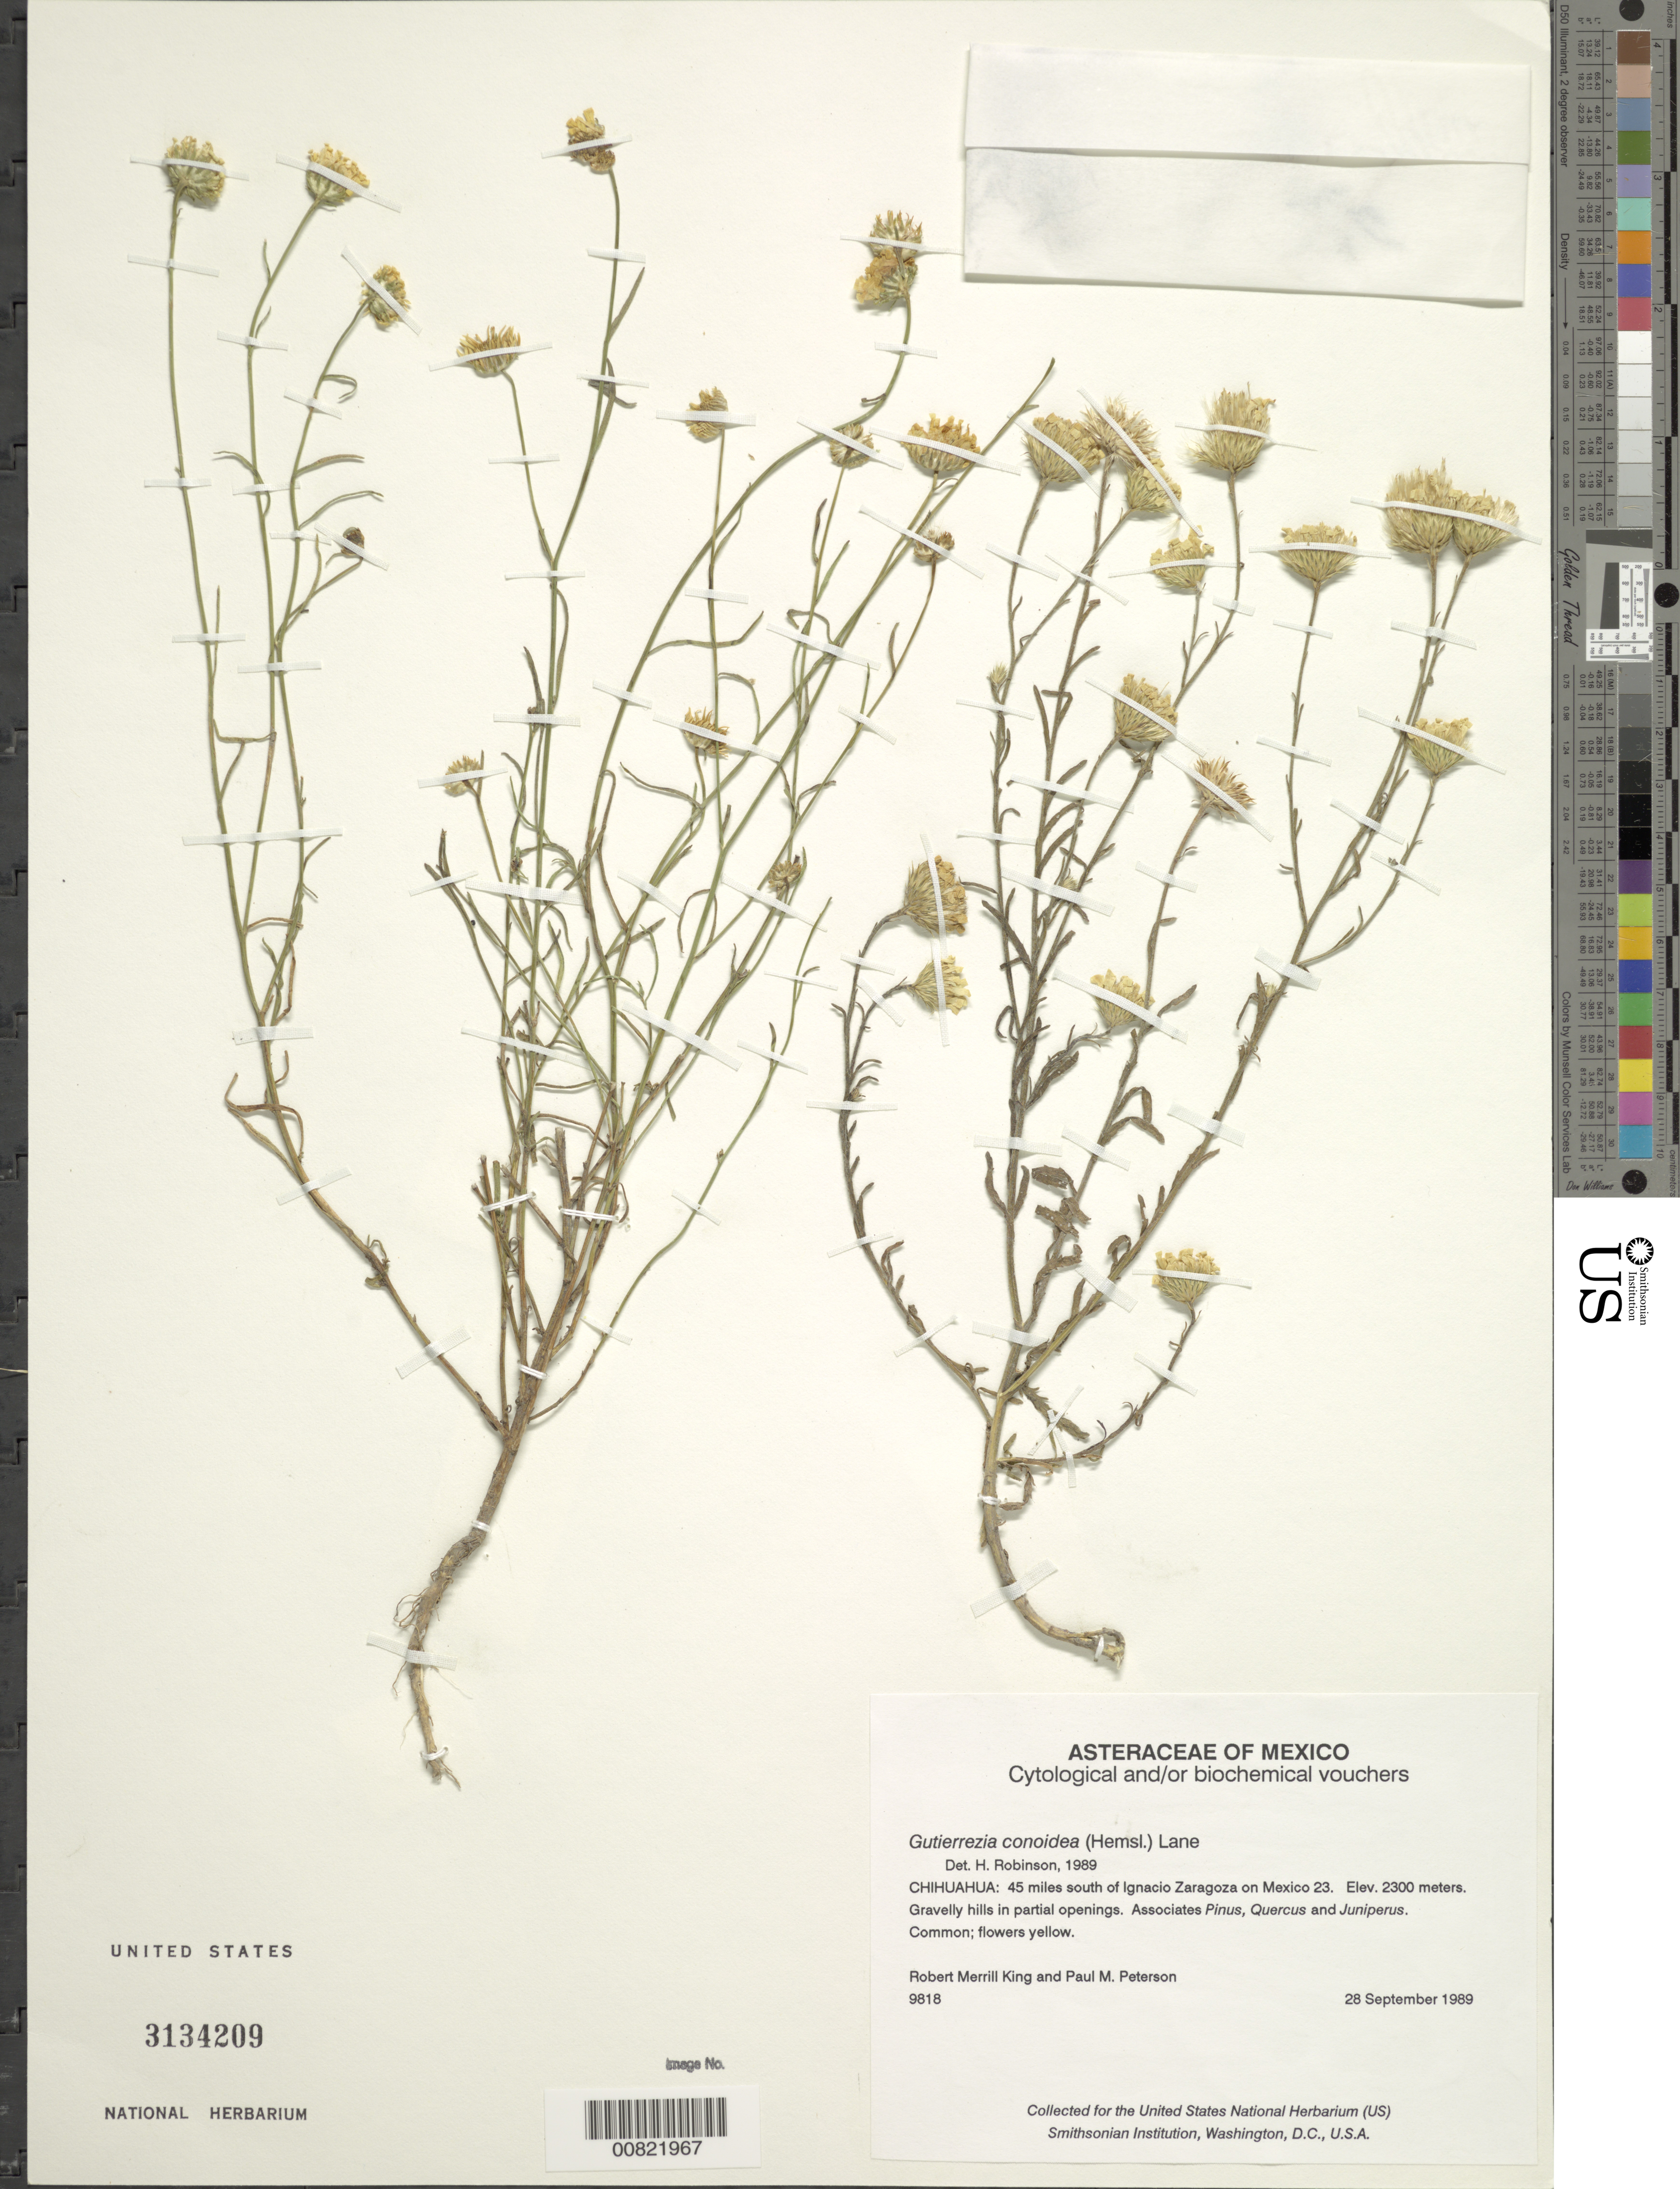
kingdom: Plantae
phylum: Tracheophyta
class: Magnoliopsida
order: Asterales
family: Asteraceae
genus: Gutierrezia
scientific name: Gutierrezia conoidea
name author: (Hemsl.) M.A. Lane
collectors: R. M. King & P. M. Peterson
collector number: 9818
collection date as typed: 28 Sep 1989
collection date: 1989-09-28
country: Mexico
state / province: Chihuahua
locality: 45 miles south of Ignacio Zaragoza on Mexico 23.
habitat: Gravelly hills in partial openings. Associates Pinus, Quercus and Juniperus.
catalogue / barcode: US 3134209